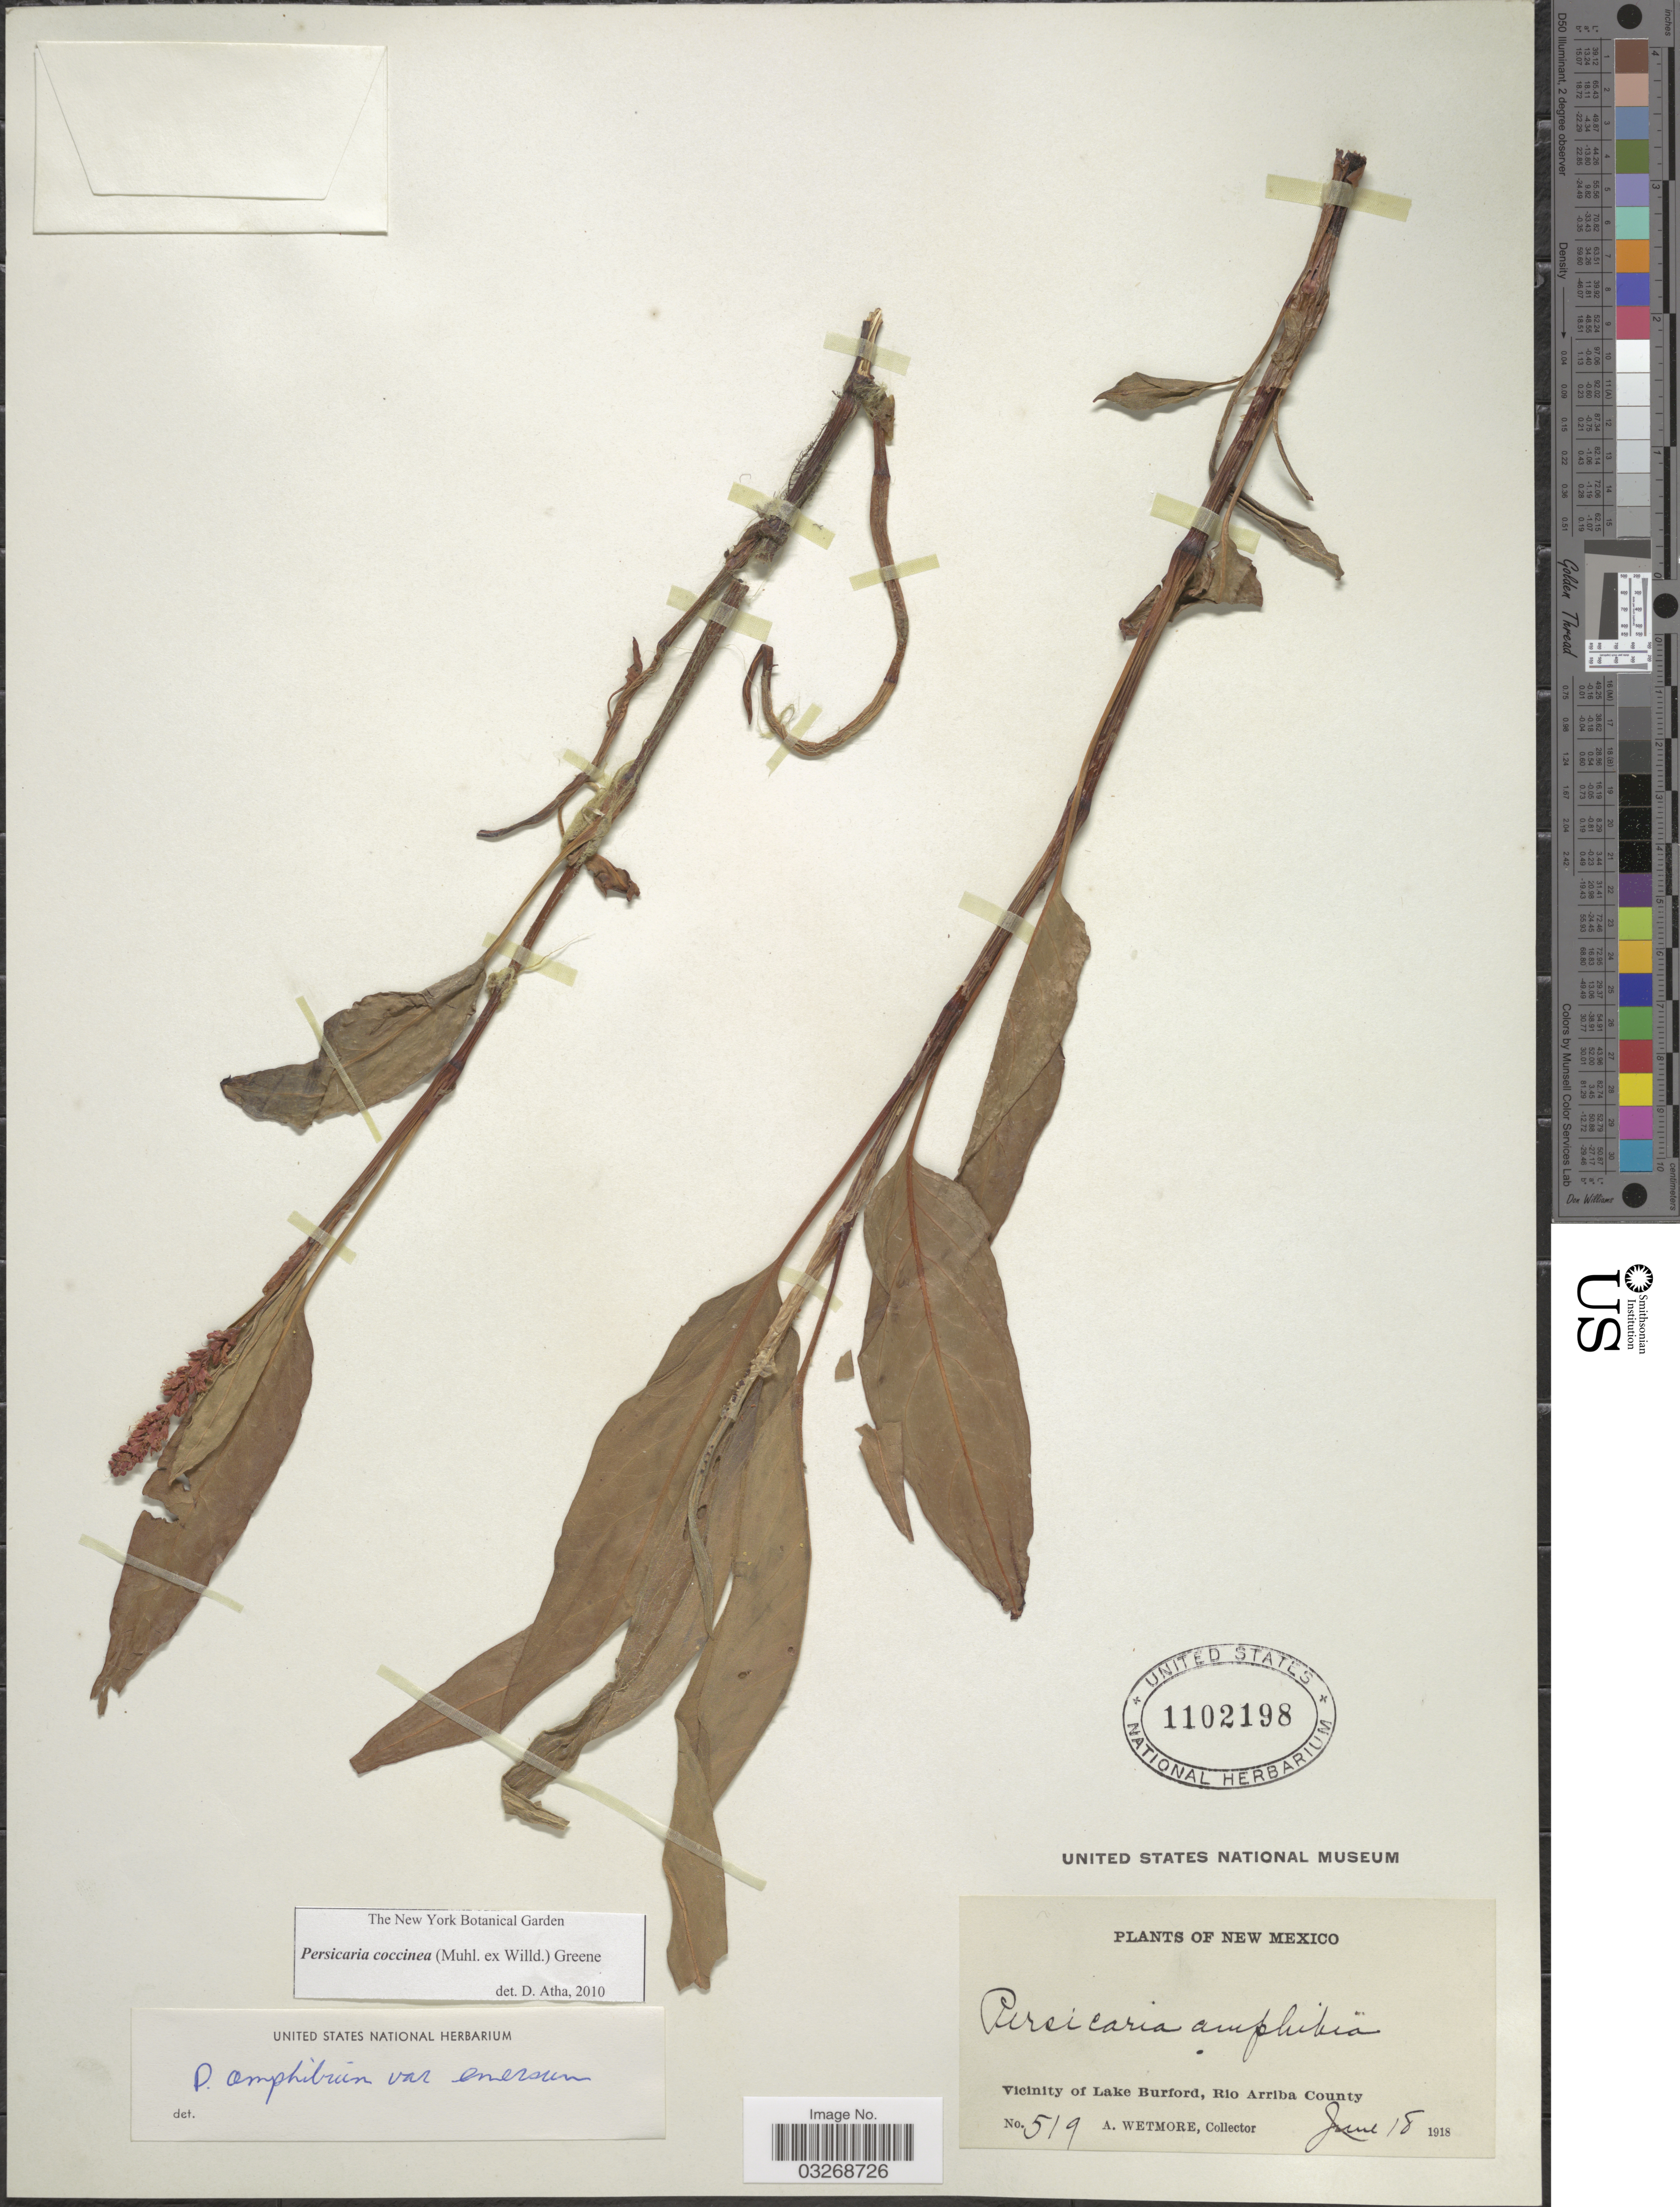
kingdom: Plantae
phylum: Tracheophyta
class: Magnoliopsida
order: Caryophyllales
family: Polygonaceae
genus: Persicaria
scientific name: Persicaria coccinea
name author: (Muhl. ex Willd.) Greene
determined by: Atha, D. E.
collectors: A. Wetmore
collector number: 519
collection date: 1918-06-18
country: United States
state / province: New Mexico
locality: Vicinity of Lake Burford, Rio Arriba County.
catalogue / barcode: US 1102198